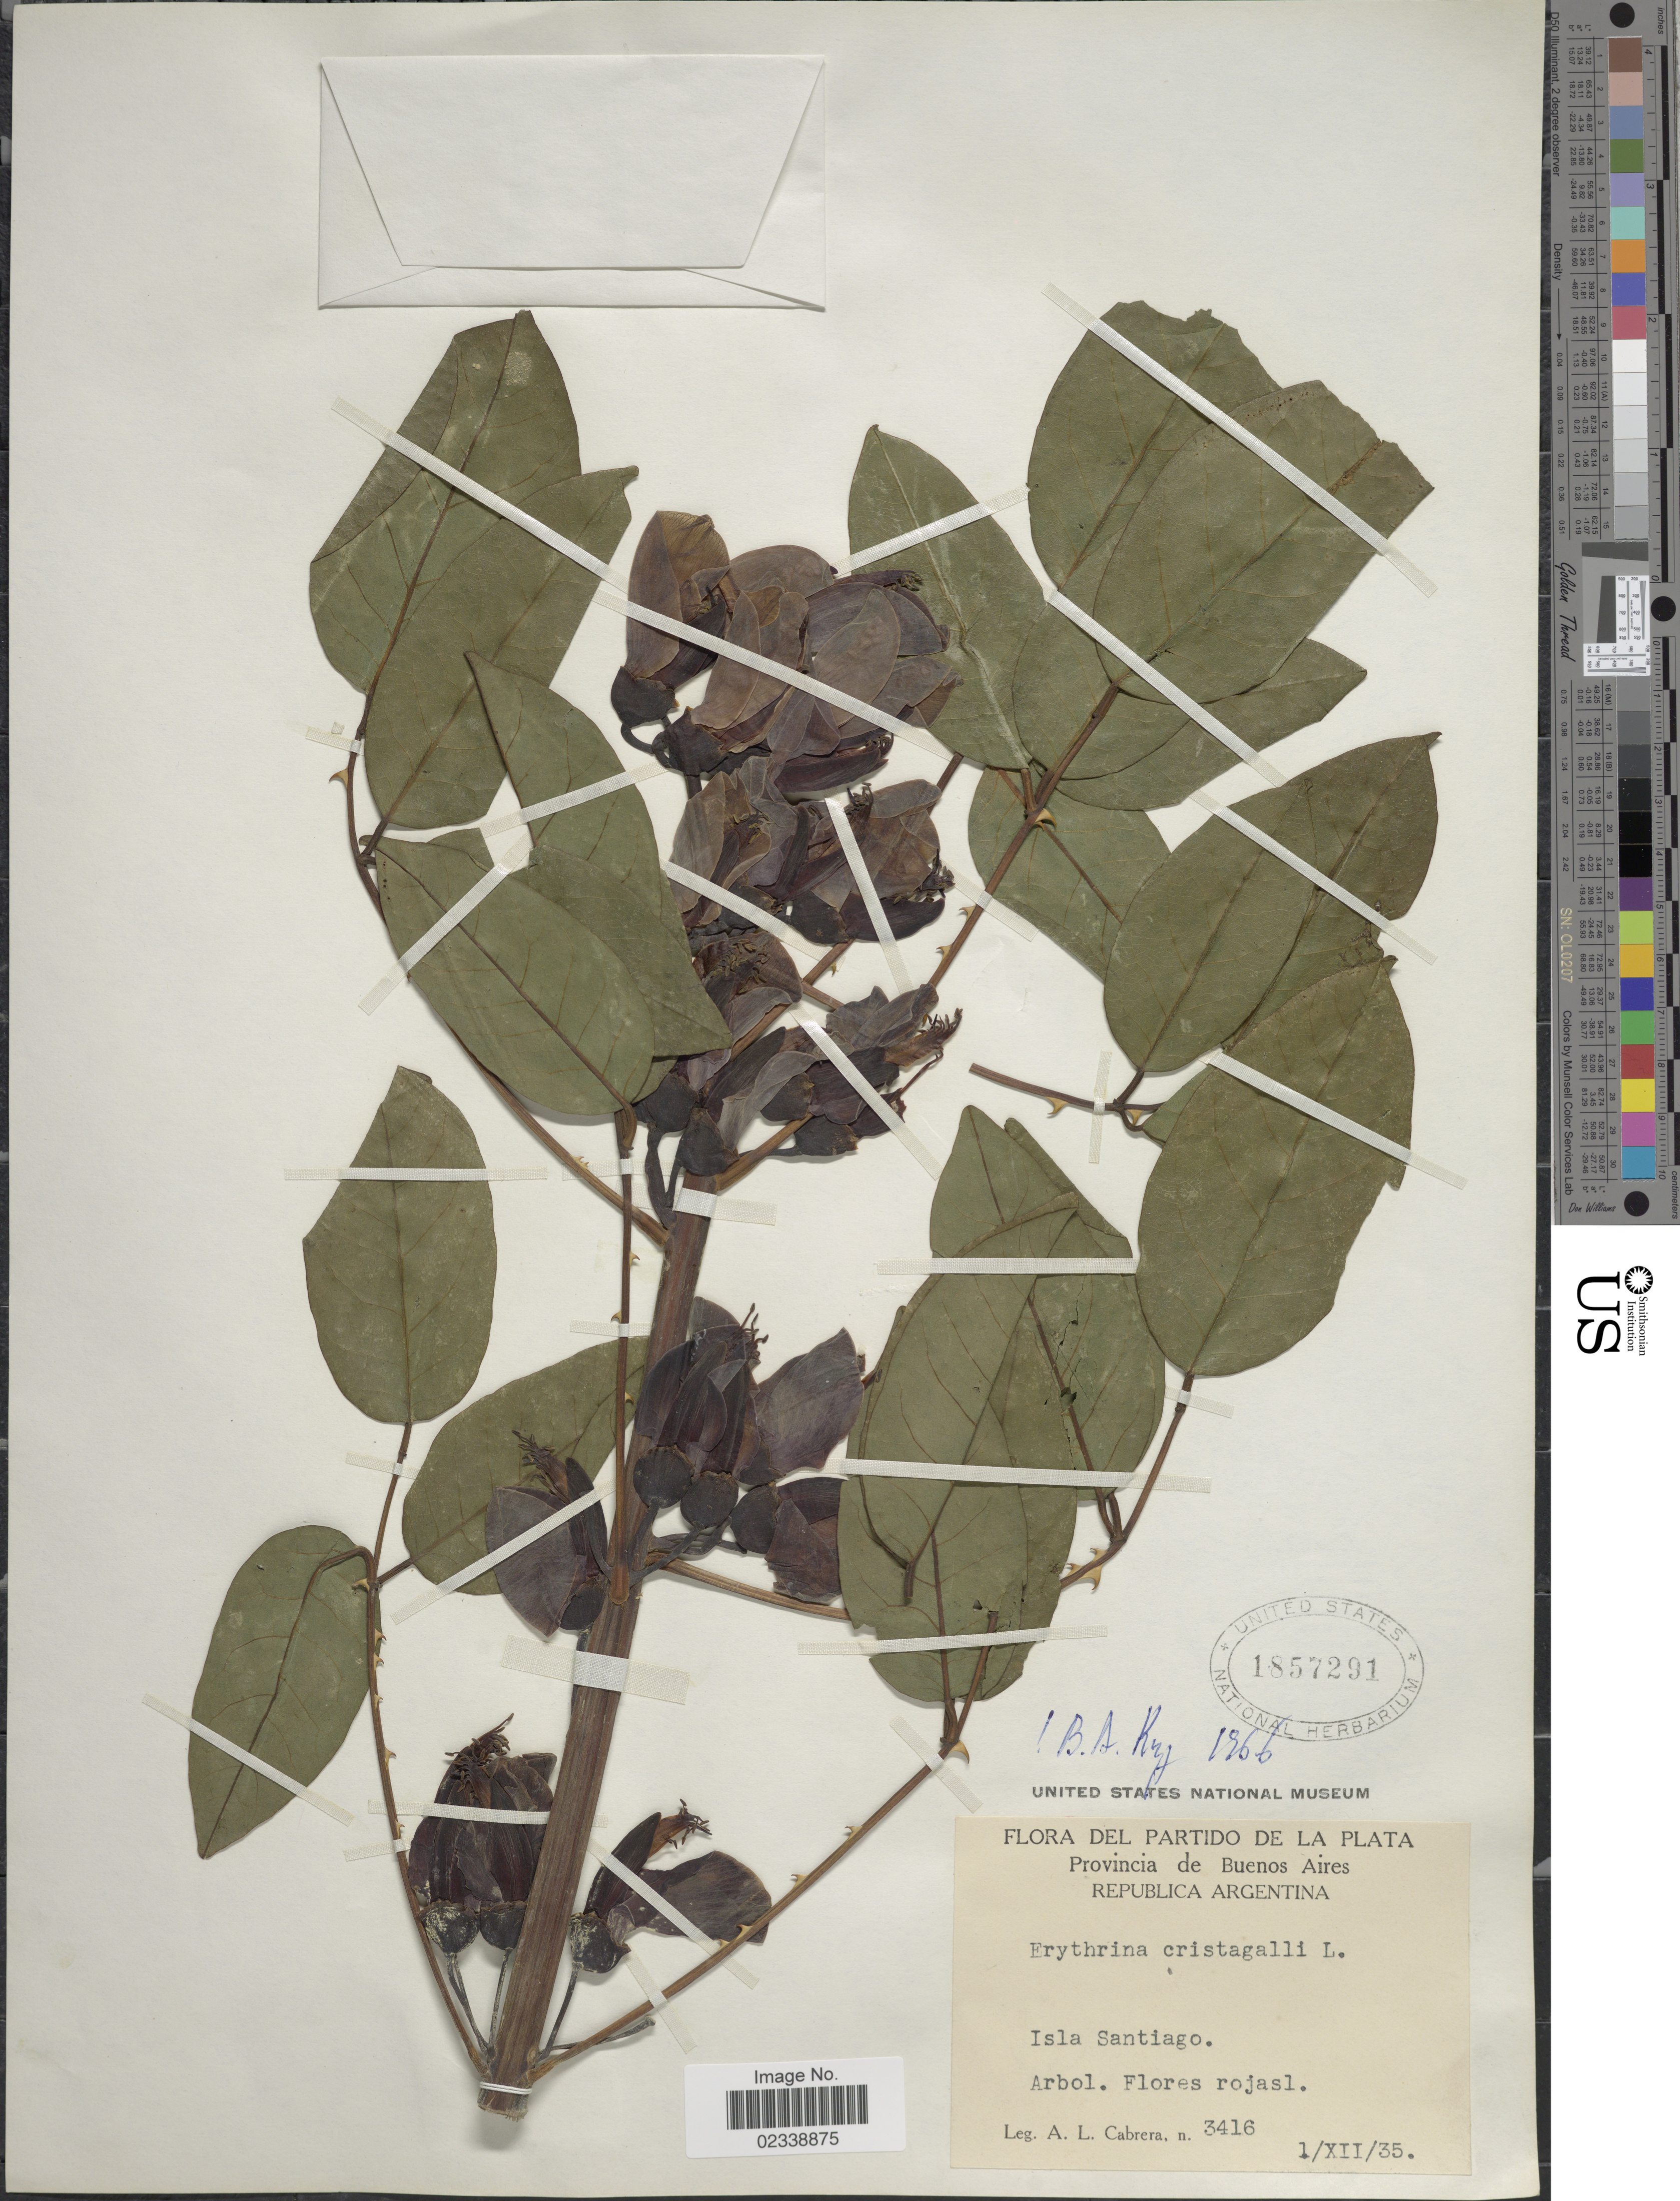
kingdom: Plantae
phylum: Tracheophyta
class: Magnoliopsida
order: Fabales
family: Fabaceae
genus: Erythrina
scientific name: Erythrina crista-galli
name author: L.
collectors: A. L. Cabrera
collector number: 3416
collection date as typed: Transcribed d/m/y: 1/12/35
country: Argentina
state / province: Buenos Aires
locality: Del Partido de La Plata, Isla Santiago.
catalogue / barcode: US 1857291